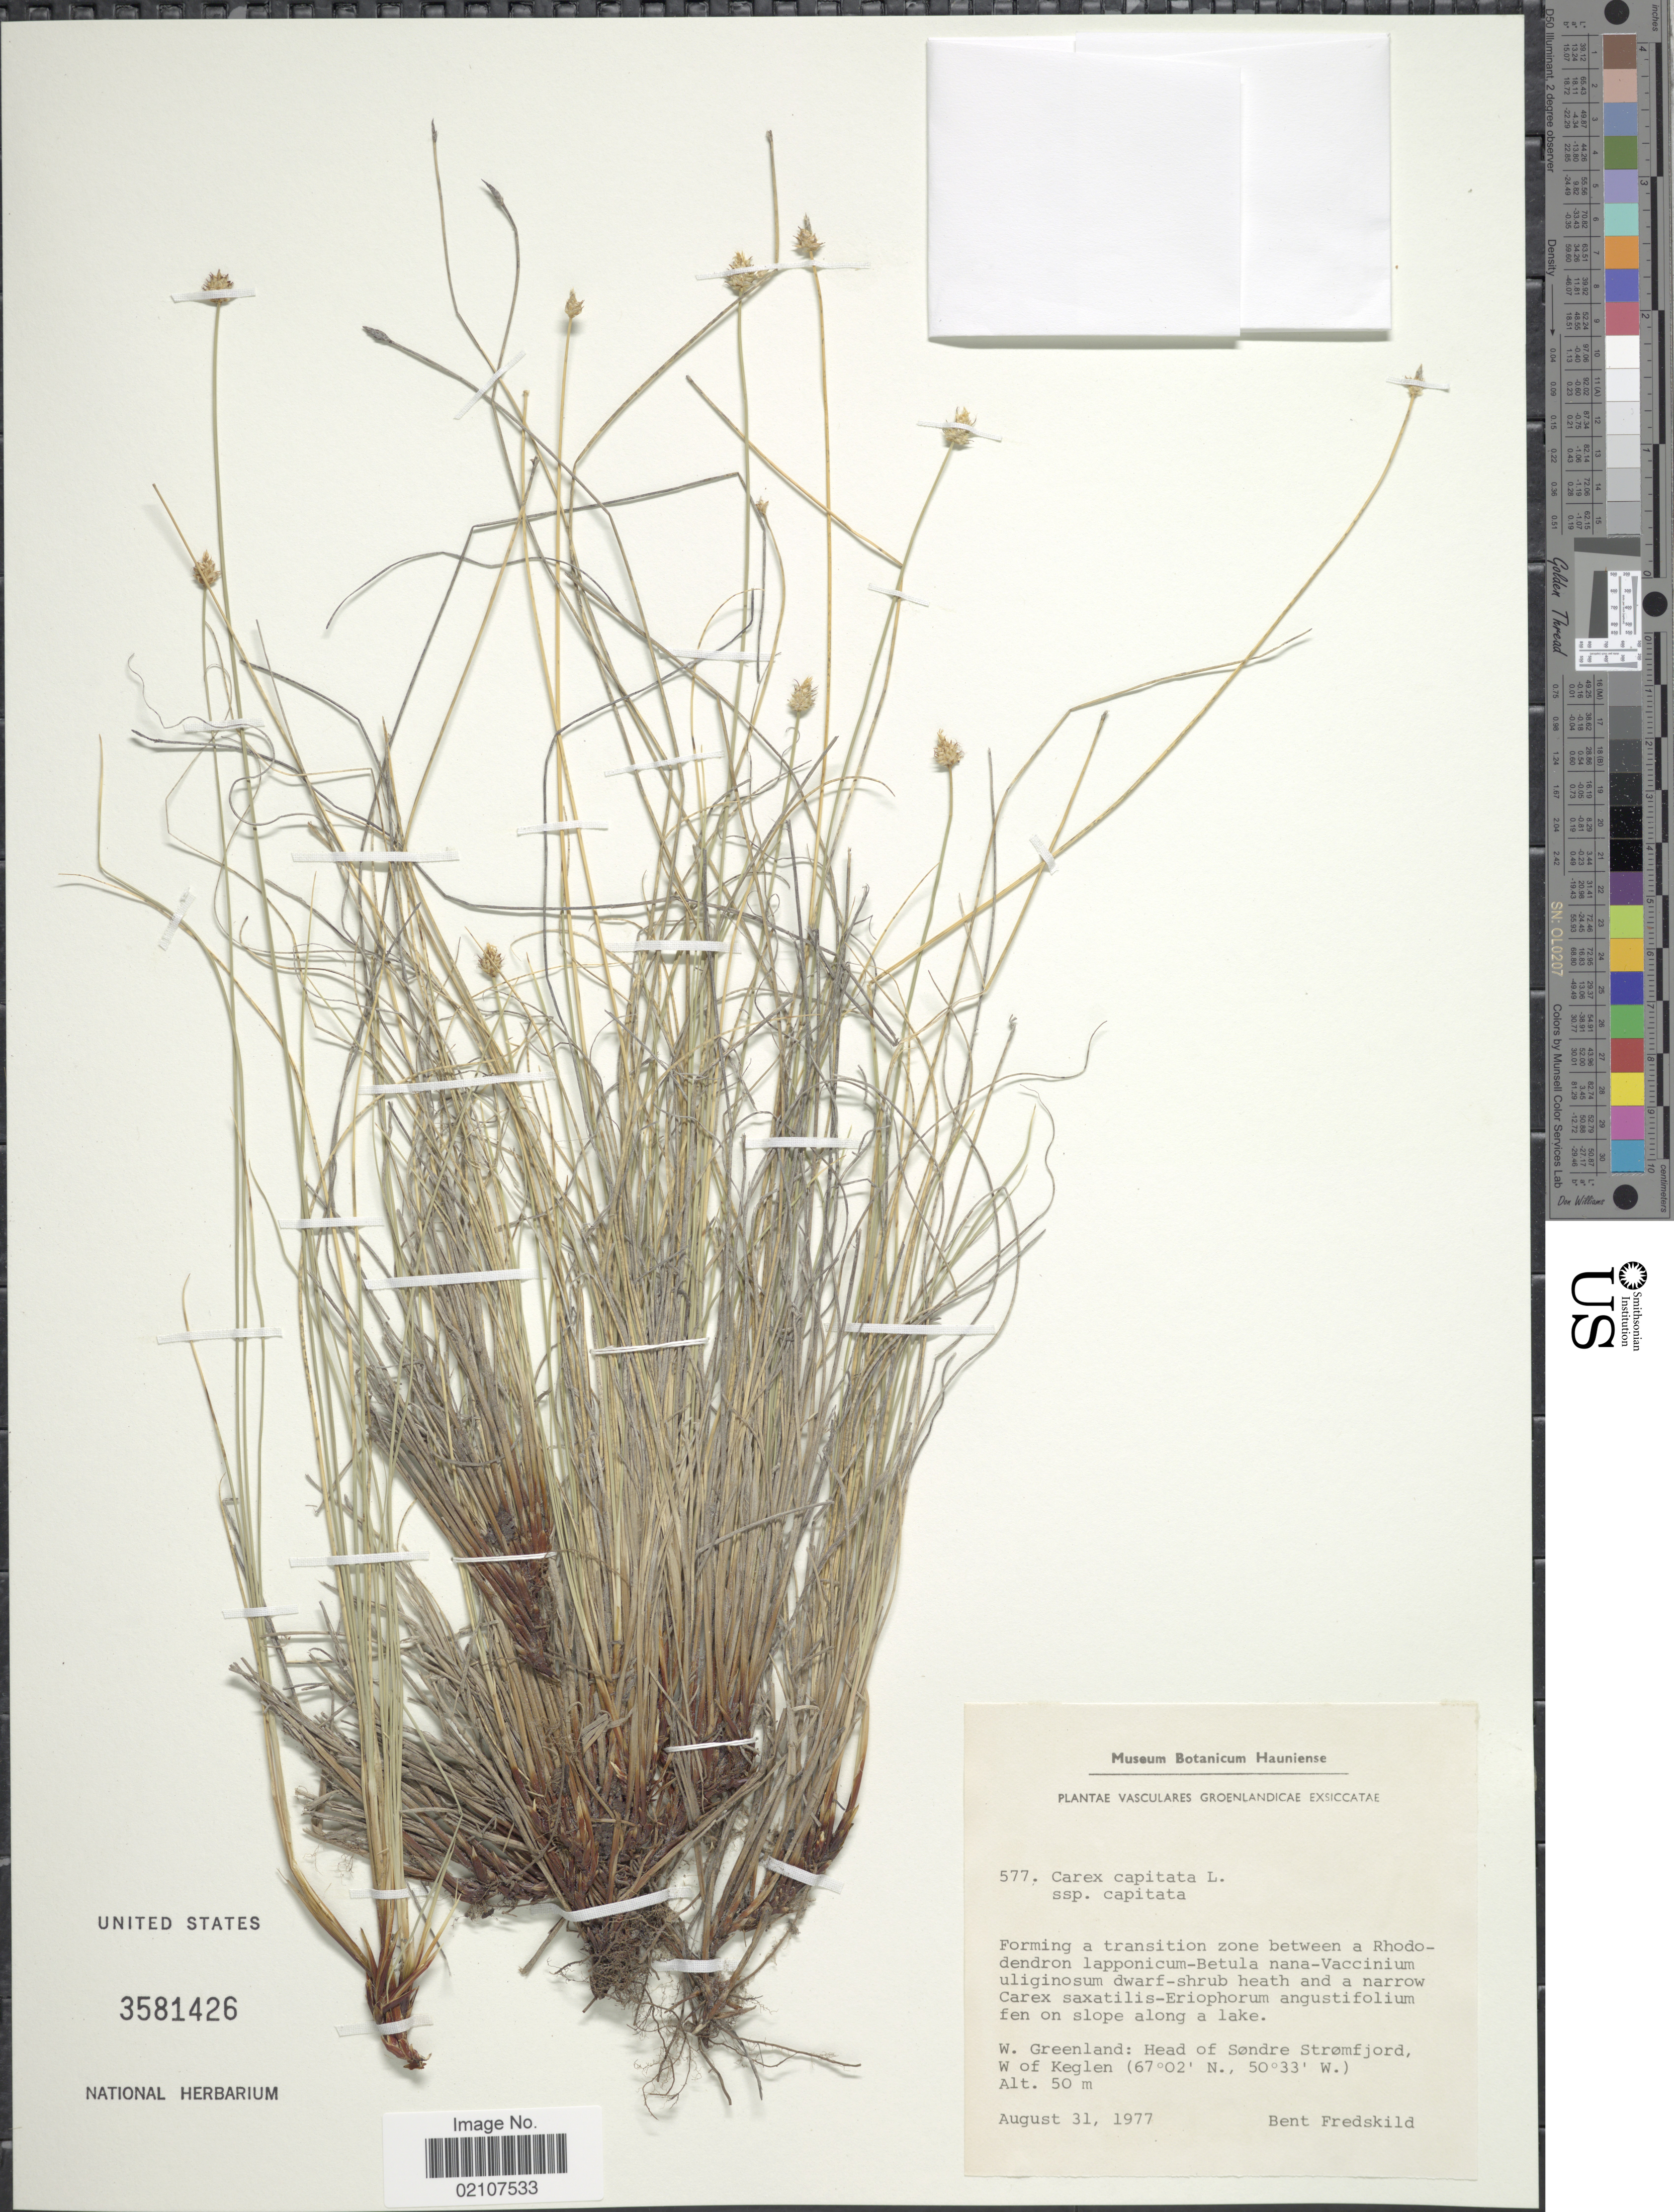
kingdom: Plantae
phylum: Tracheophyta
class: Liliopsida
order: Poales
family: Cyperaceae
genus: Carex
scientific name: Carex capitata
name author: L.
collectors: B. Fredskild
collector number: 577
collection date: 1977-08-31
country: Greenland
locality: W. Greenland: Head of Søndre Strømfjord, W of Keglen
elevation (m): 50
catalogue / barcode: US 3581426